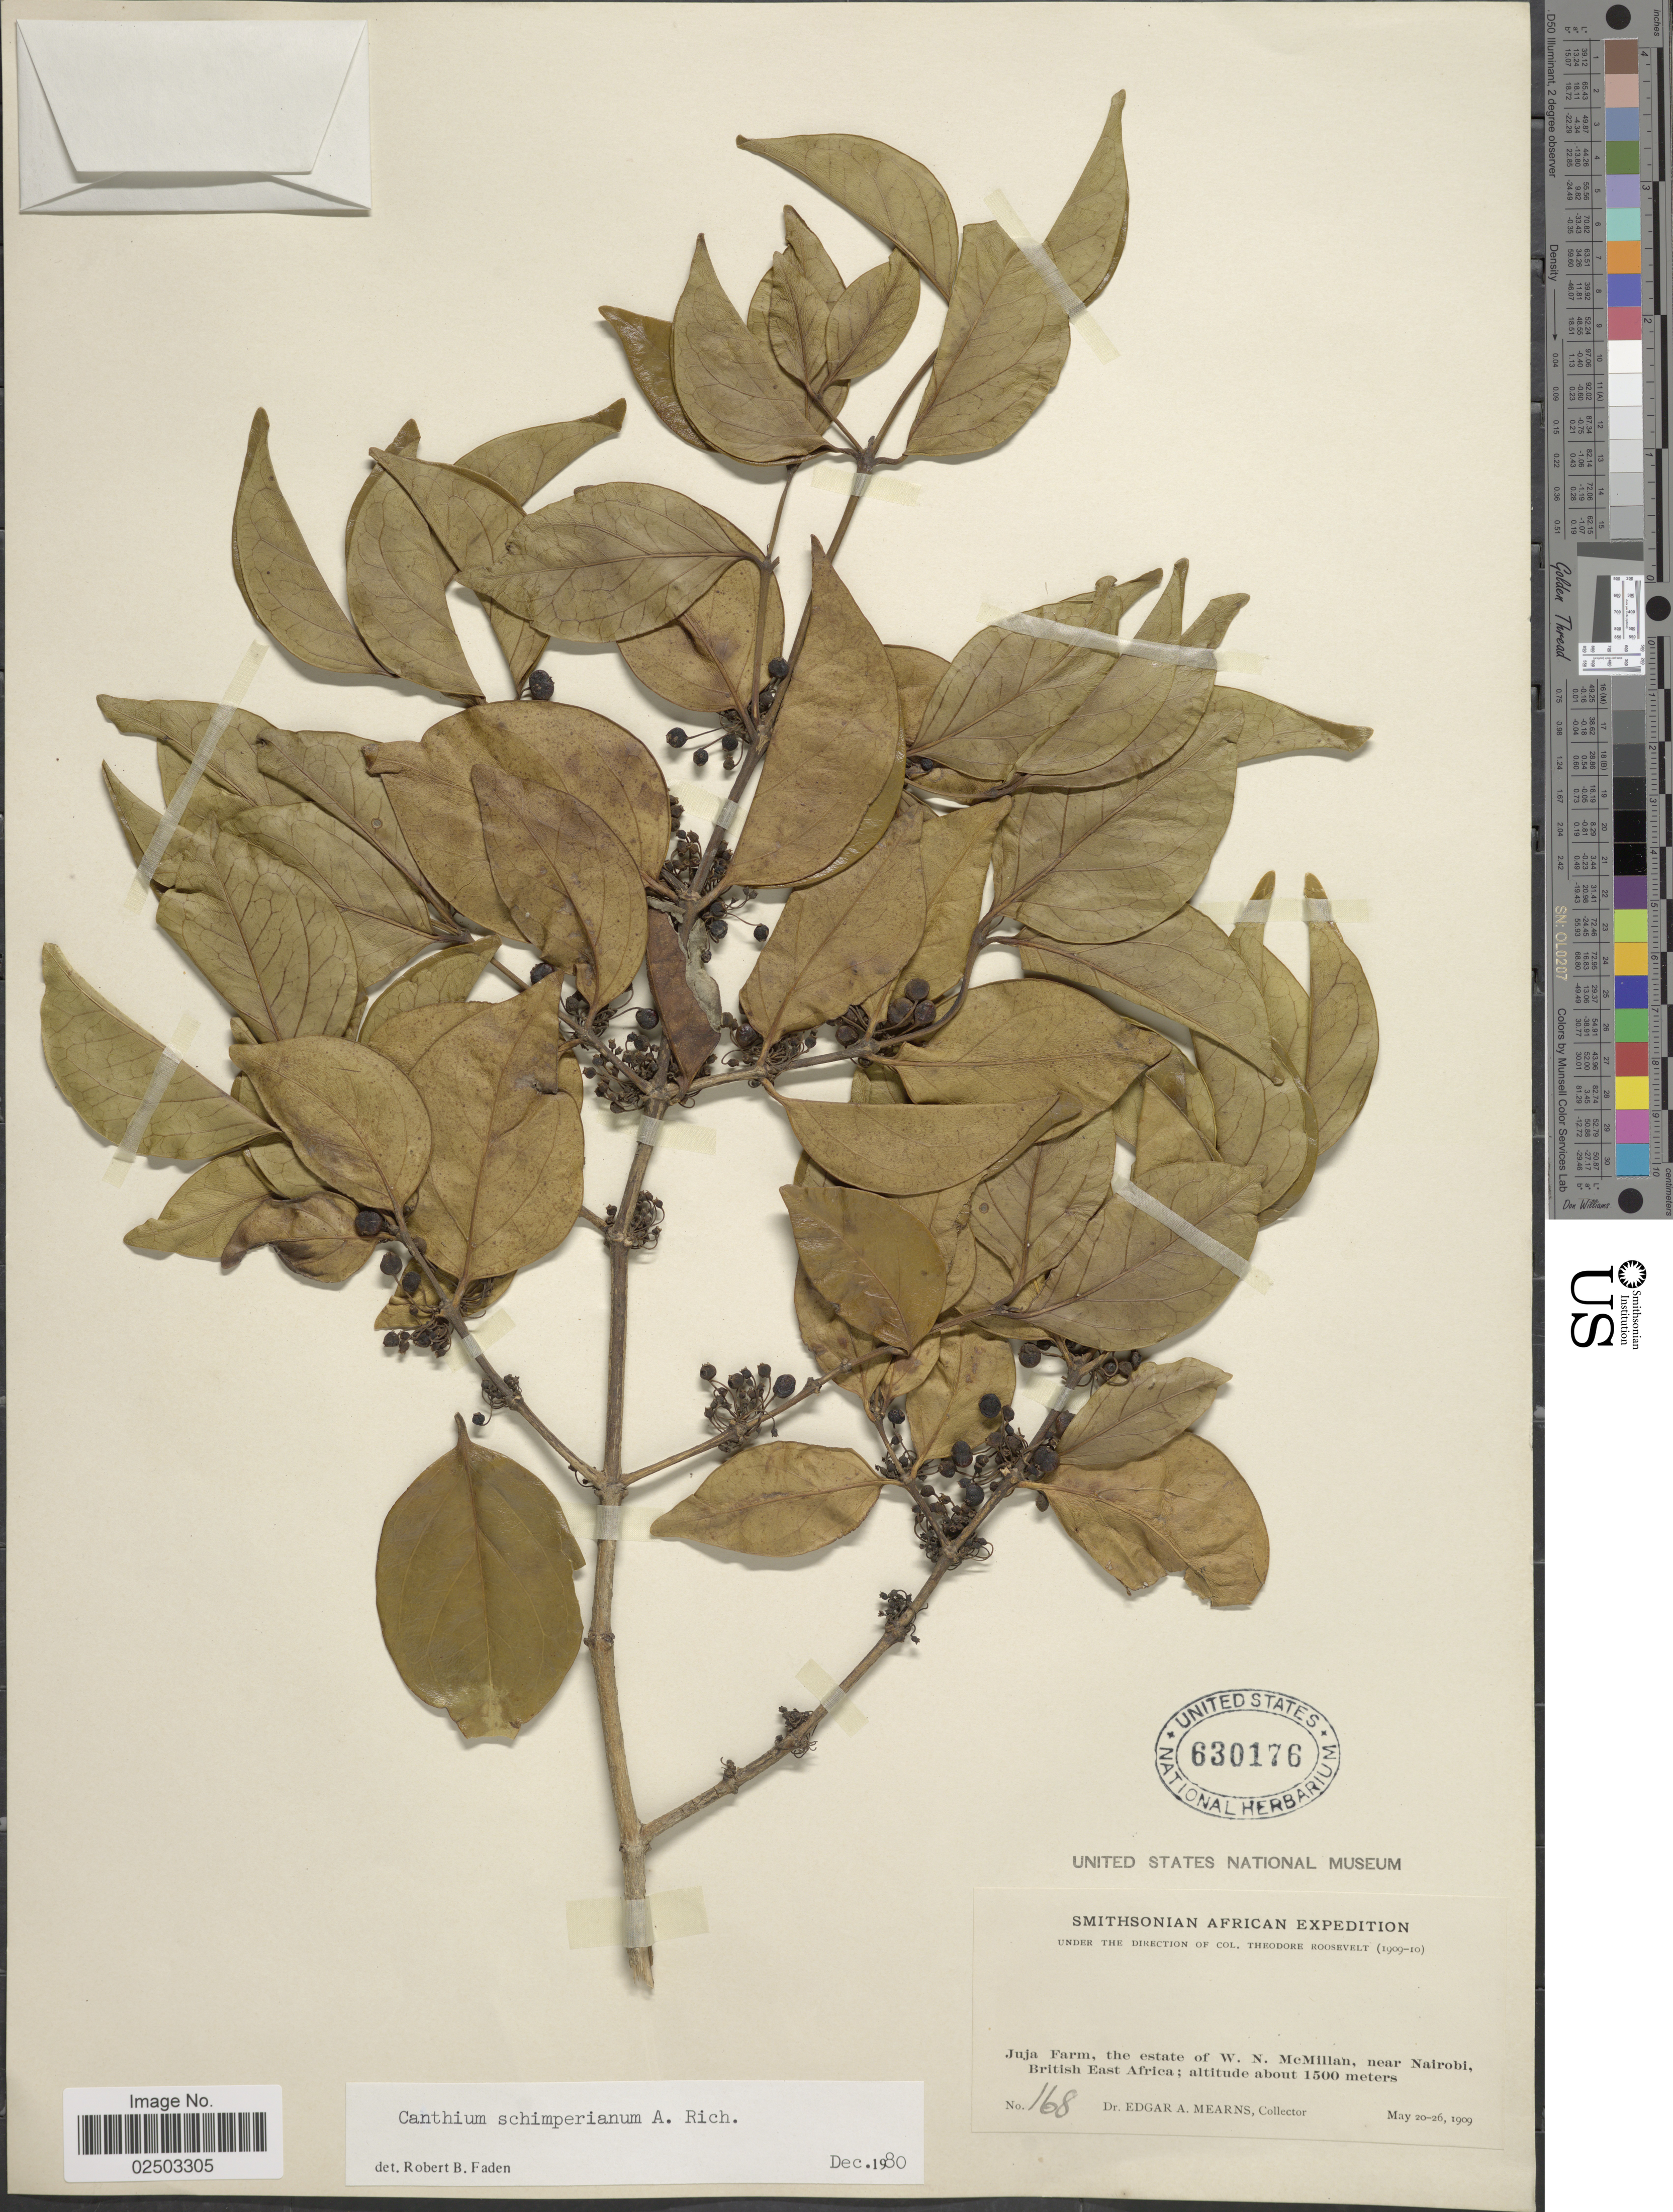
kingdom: Plantae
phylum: Tracheophyta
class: Magnoliopsida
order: Gentianales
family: Rubiaceae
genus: Canthium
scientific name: Canthium schimperianum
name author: A. Rich.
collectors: E. A. Mearns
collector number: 168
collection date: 1909-05-20/1909-05-26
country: Kenya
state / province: Nairobi Area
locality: Juja Farm, the estate of W.N. McMillan, near Nairobi, British East Africa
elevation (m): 1500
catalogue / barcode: US 630176